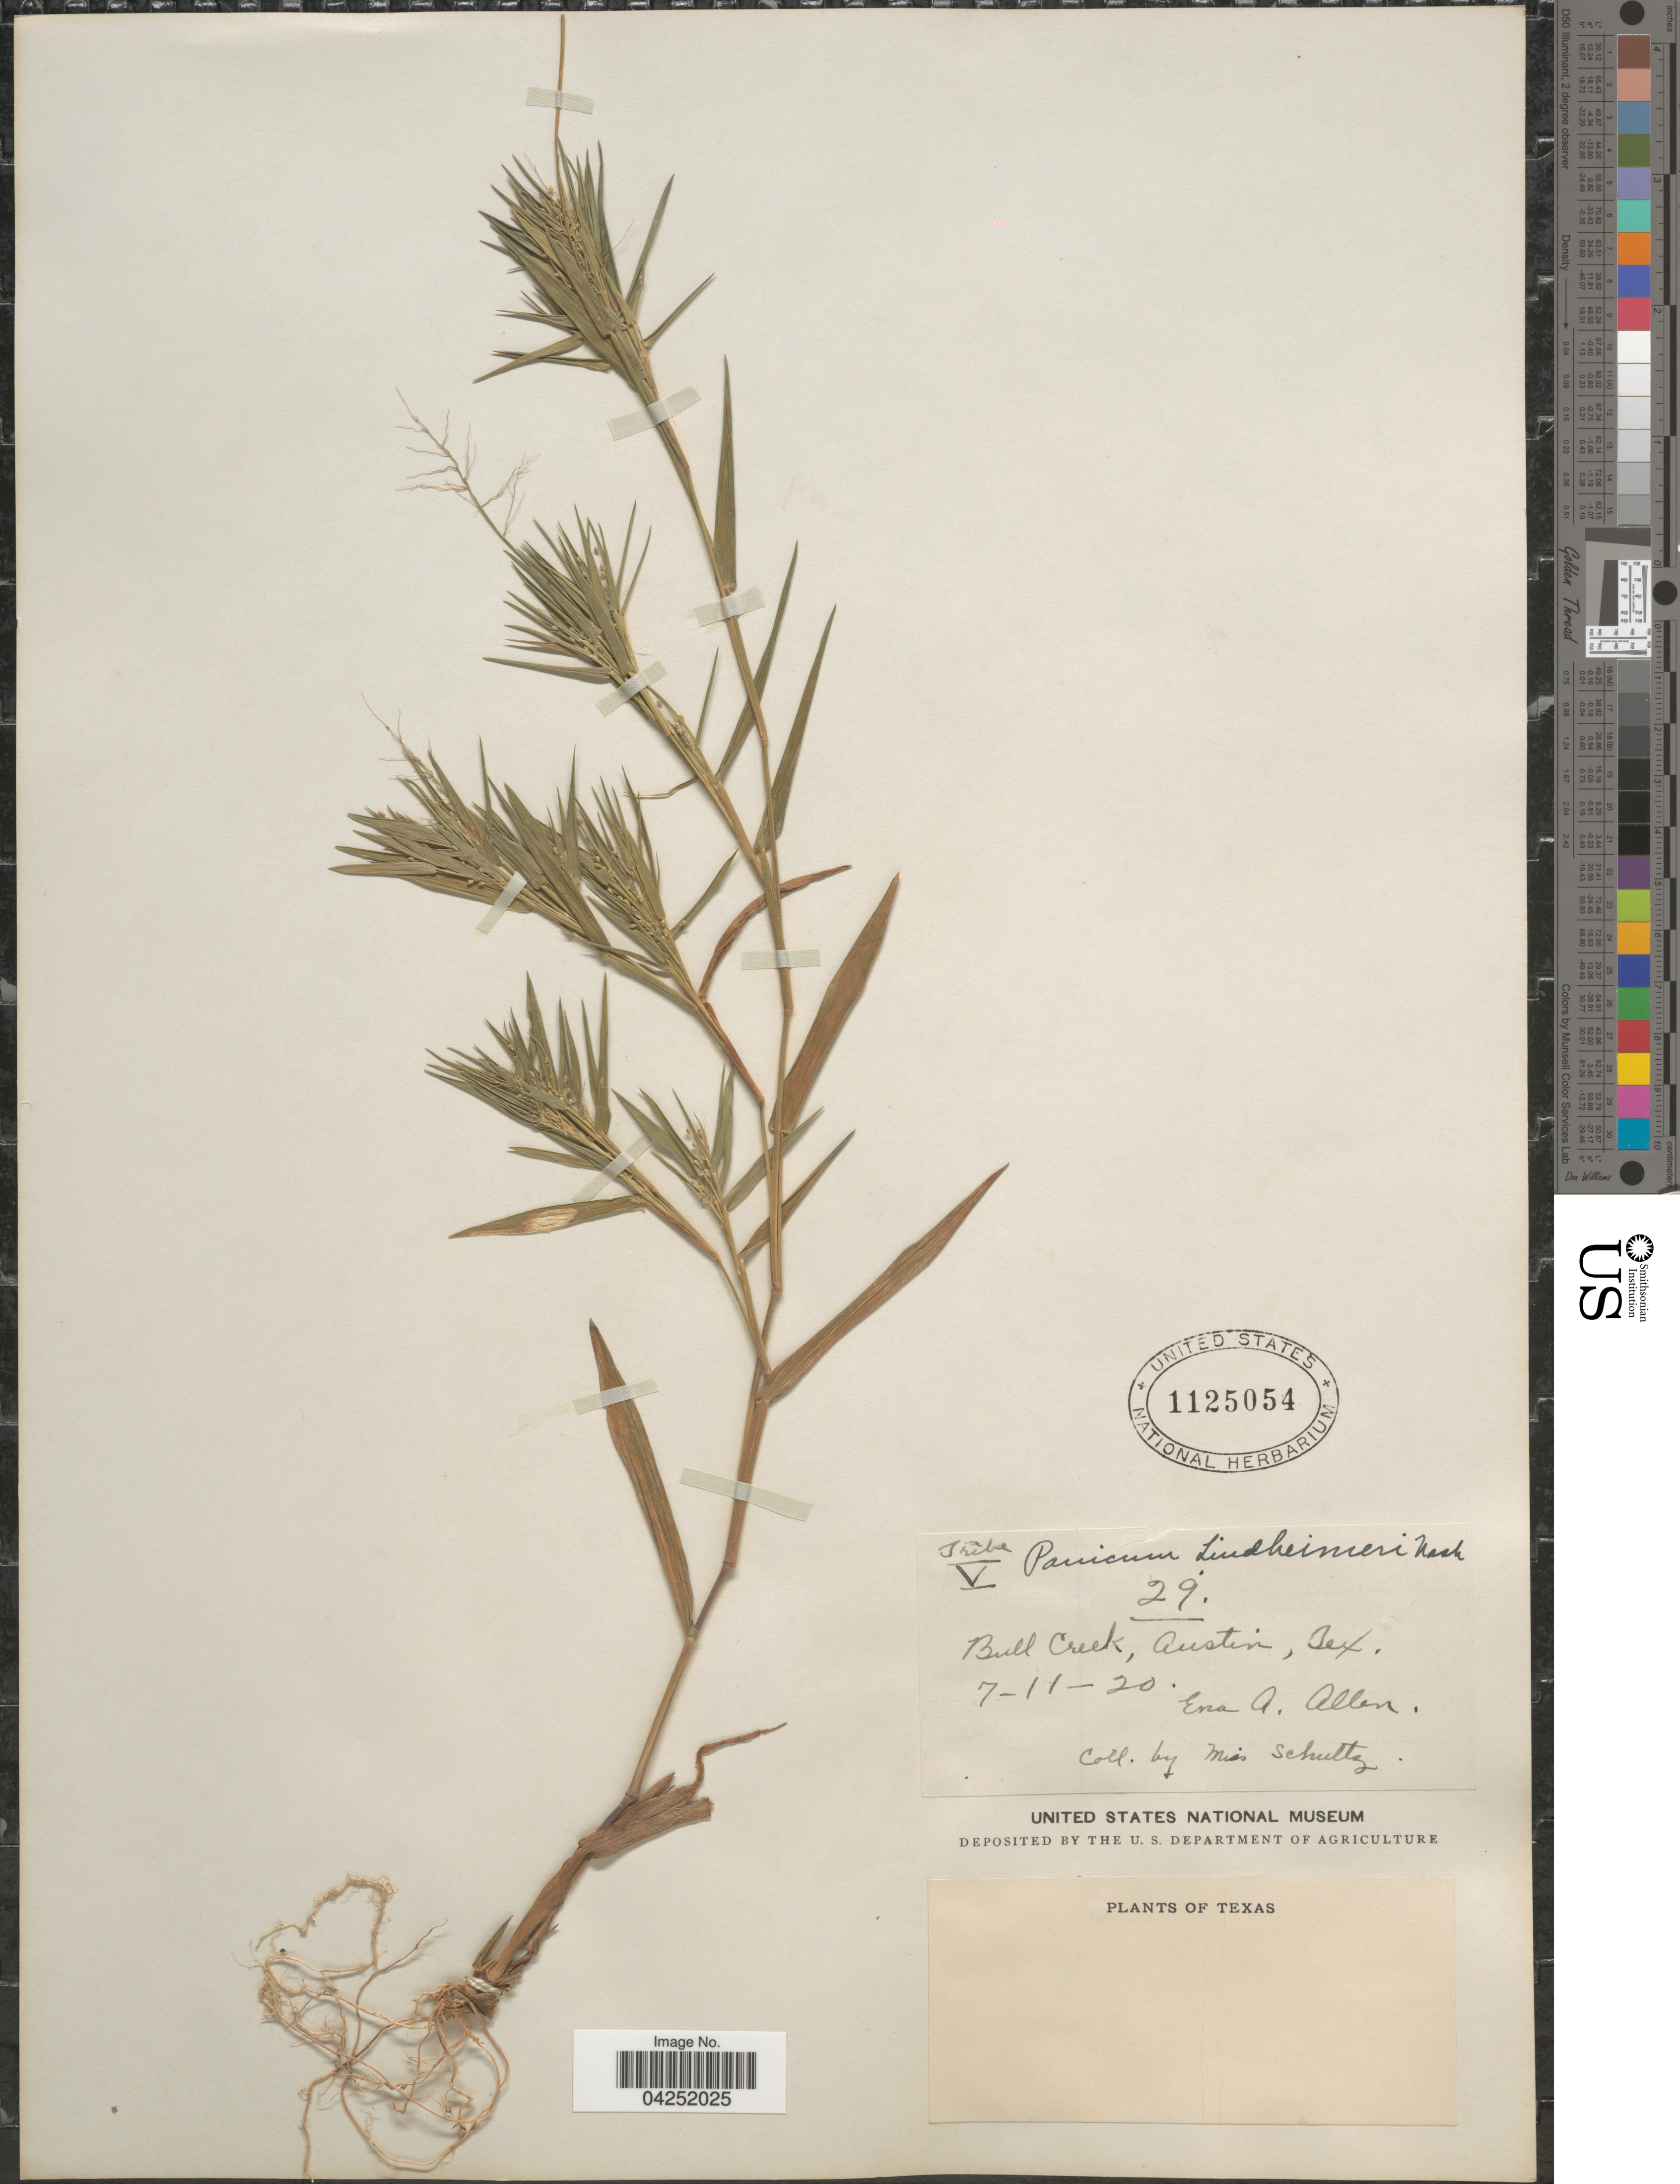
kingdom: Plantae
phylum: Tracheophyta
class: Liliopsida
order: Poales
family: Poaceae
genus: Dichanthelium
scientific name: Dichanthelium acuminatum var. lindheimeri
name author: (Nash) Gould & C.A. Clark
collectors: Schultz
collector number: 29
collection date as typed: Transcribed d/m/y: 11/7/20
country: United States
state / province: Texas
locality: Bull Creek, Austin.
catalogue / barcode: US 1125054